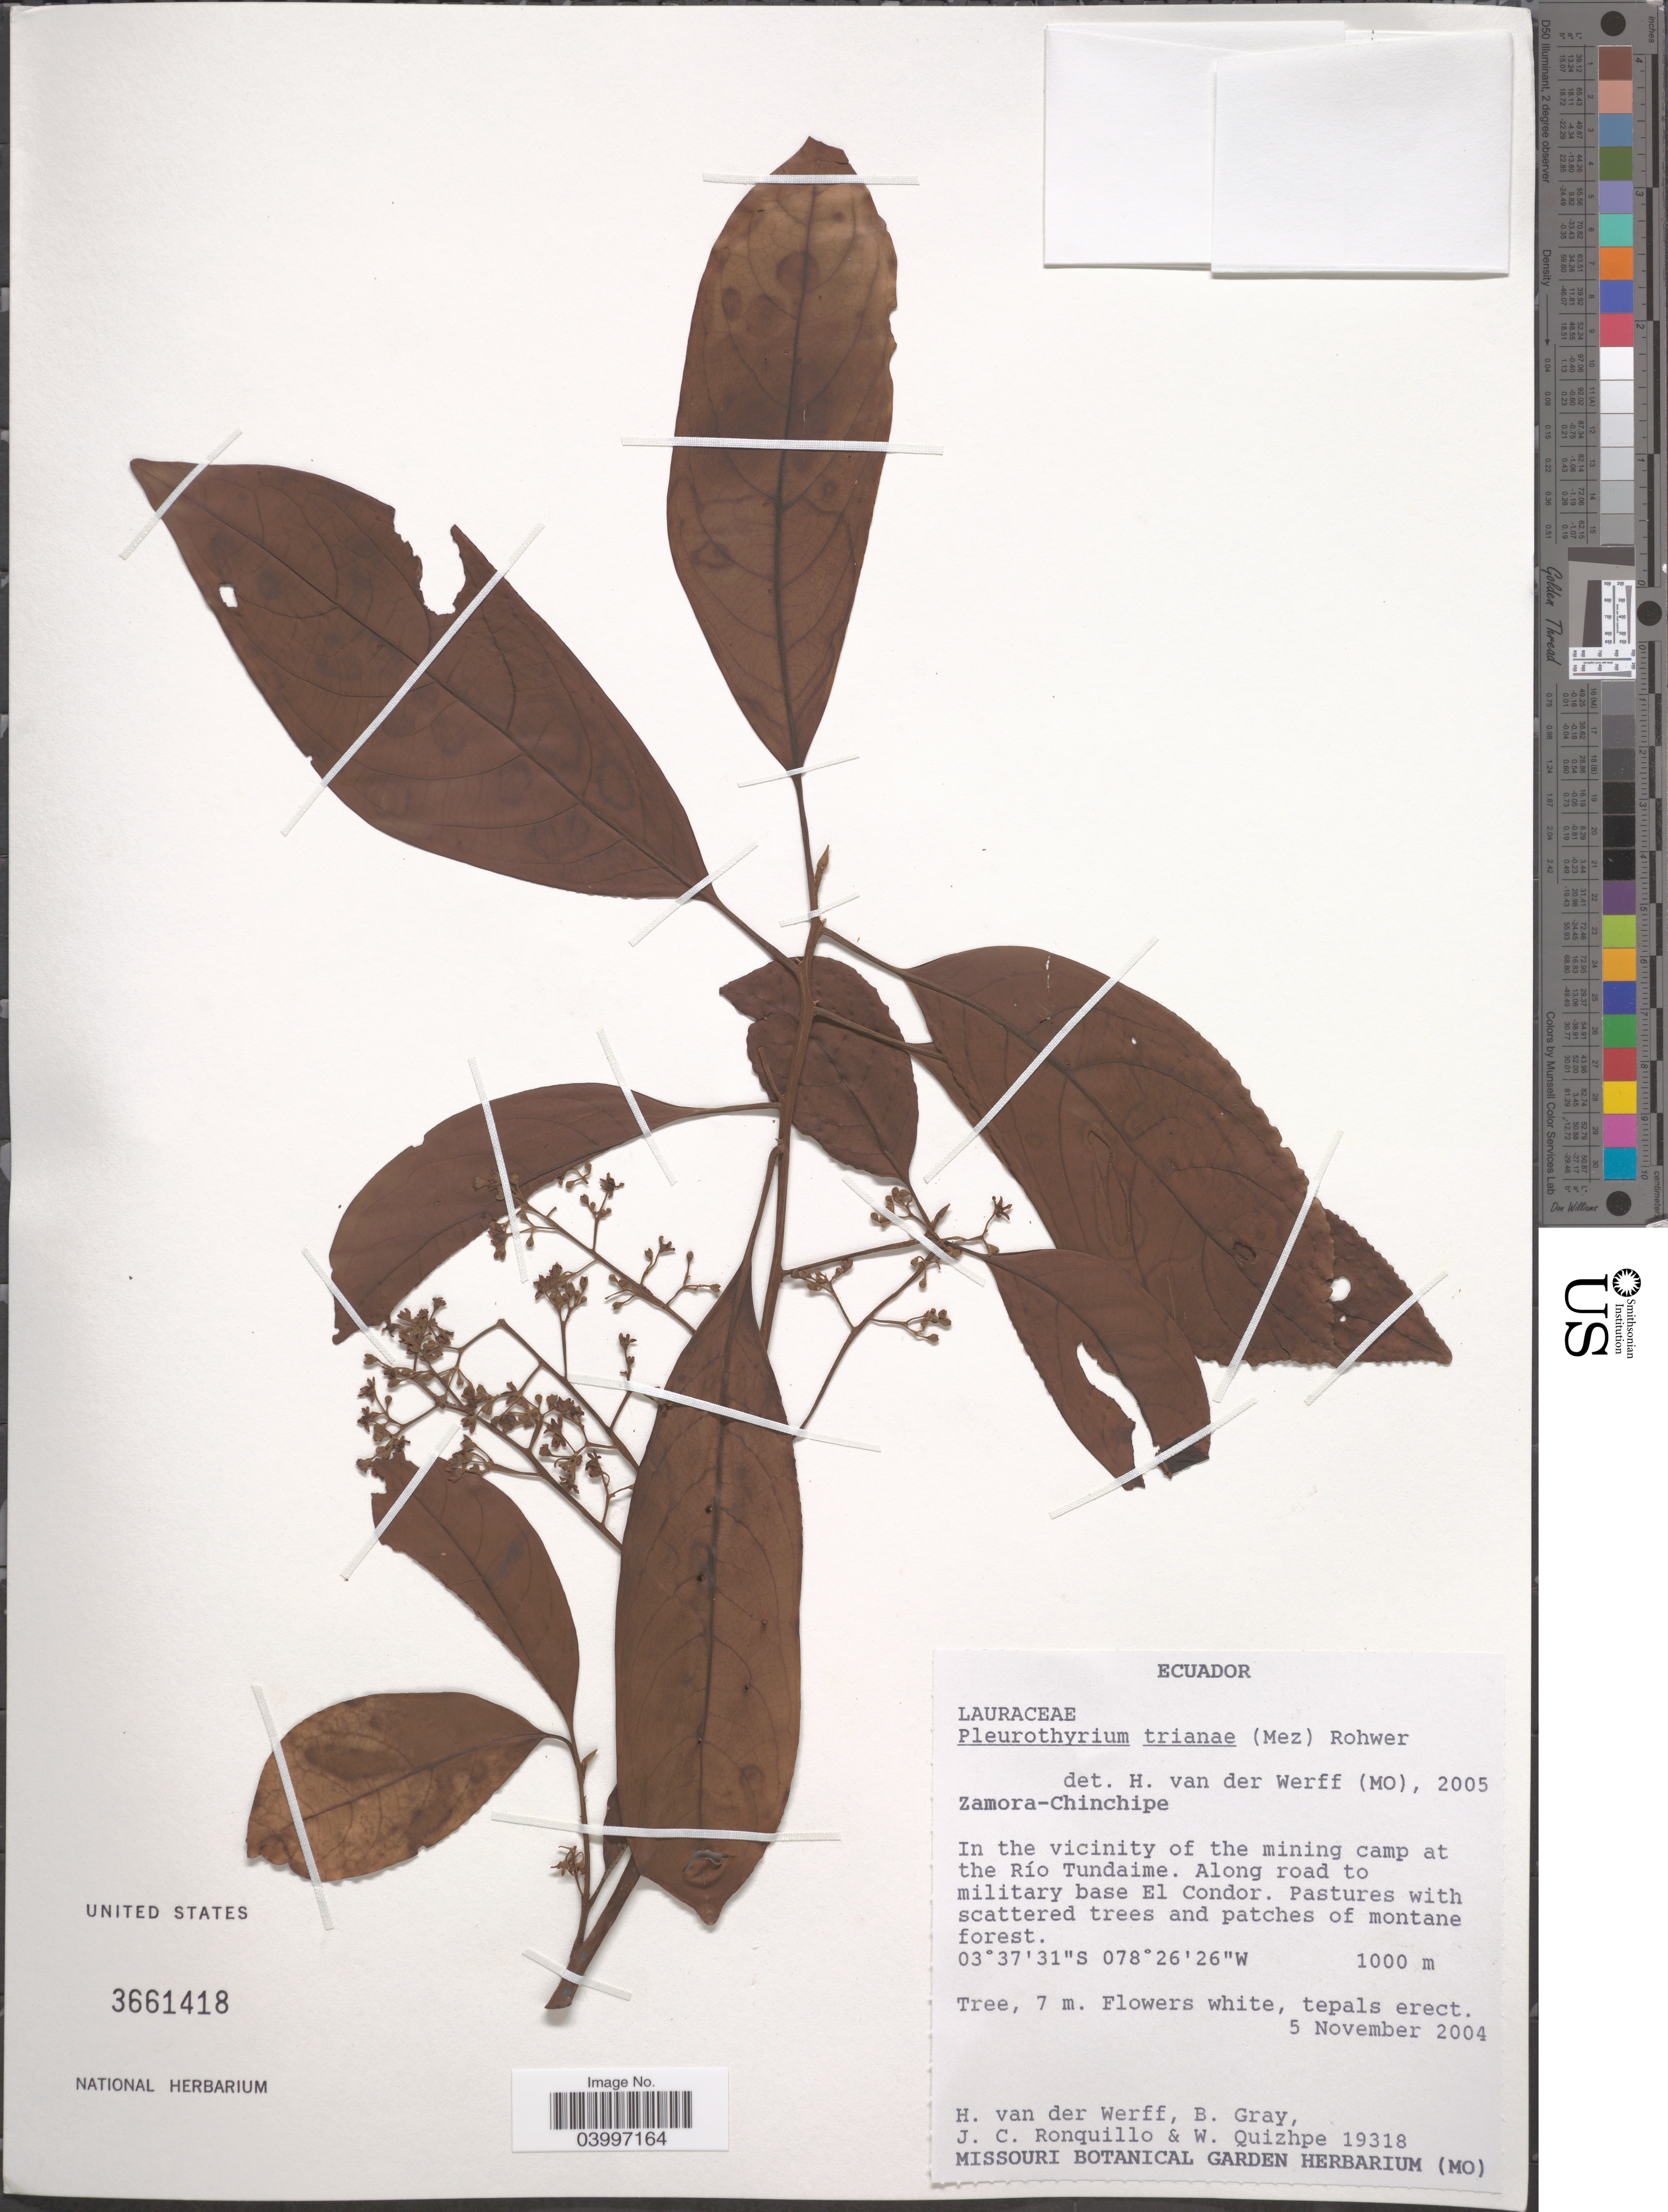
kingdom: Plantae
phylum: Tracheophyta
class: Magnoliopsida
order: Laurales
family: Lauraceae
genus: Pleurothyrium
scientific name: Pleurothyrium trianae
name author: (Mez) Rohwer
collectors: H. van der Werff, B. Gray, J. Ronquillo & W. Quizhpe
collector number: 19318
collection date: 2004-11-05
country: Ecuador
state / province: Zamora-Chinchipe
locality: In the vicinity of the mining camp at the Río Tundaime. Along road to military base El Condor.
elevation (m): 1000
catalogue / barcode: US 3661418